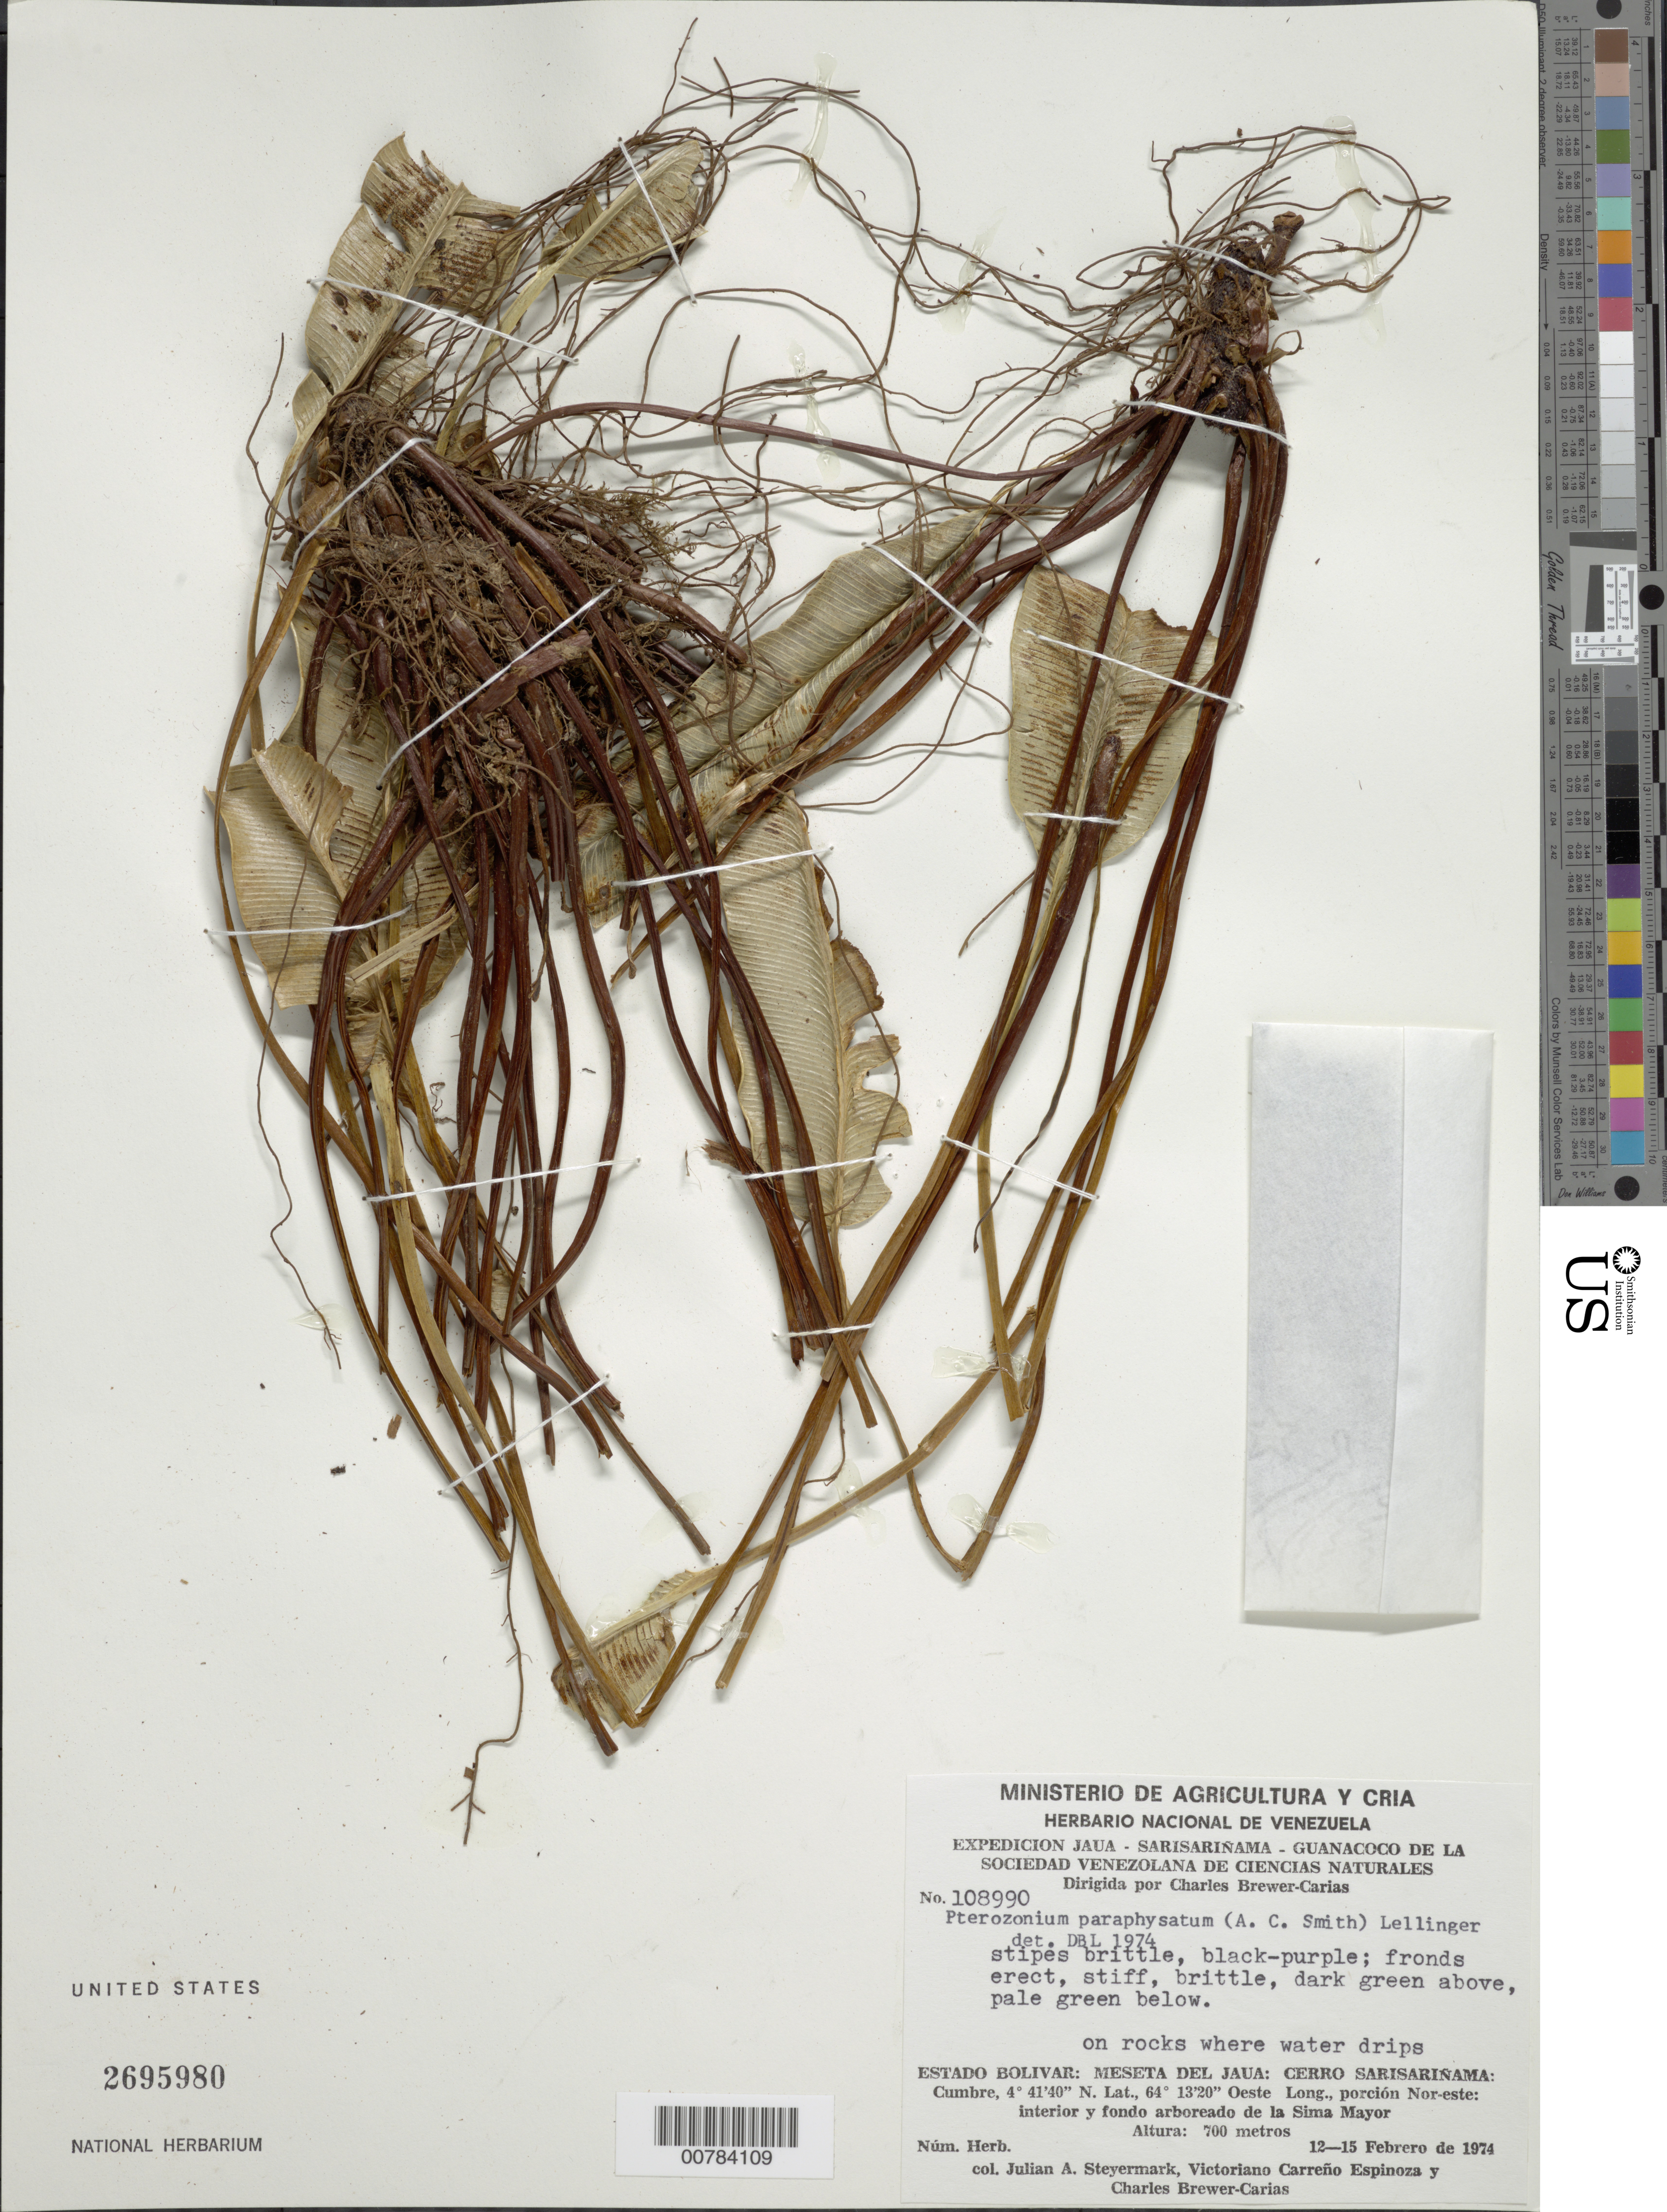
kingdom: Plantae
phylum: Tracheophyta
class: Polypodiopsida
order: Polypodiales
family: Pteridaceae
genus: Pterozonium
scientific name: Pterozonium paraphysatum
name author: (A.C. Sm.) Lellinger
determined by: Lellinger, David B., (BOT), Smithsonian Institution - National Museum of Natural History (UNITED STATES)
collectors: J. Steyermark, V. Carreño E. & C. Brewer-Carias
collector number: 108990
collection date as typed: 12-Feb-74 to 15-Feb-74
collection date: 1974-02-12/1974-02-15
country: Venezuela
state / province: Bolívar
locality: Meseta del Jaua: Cerro Sarisariñama; interíor y fondo arboreando de la Sima Mayor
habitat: Cumbre; on rocks where water drips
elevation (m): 700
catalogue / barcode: US 2695980